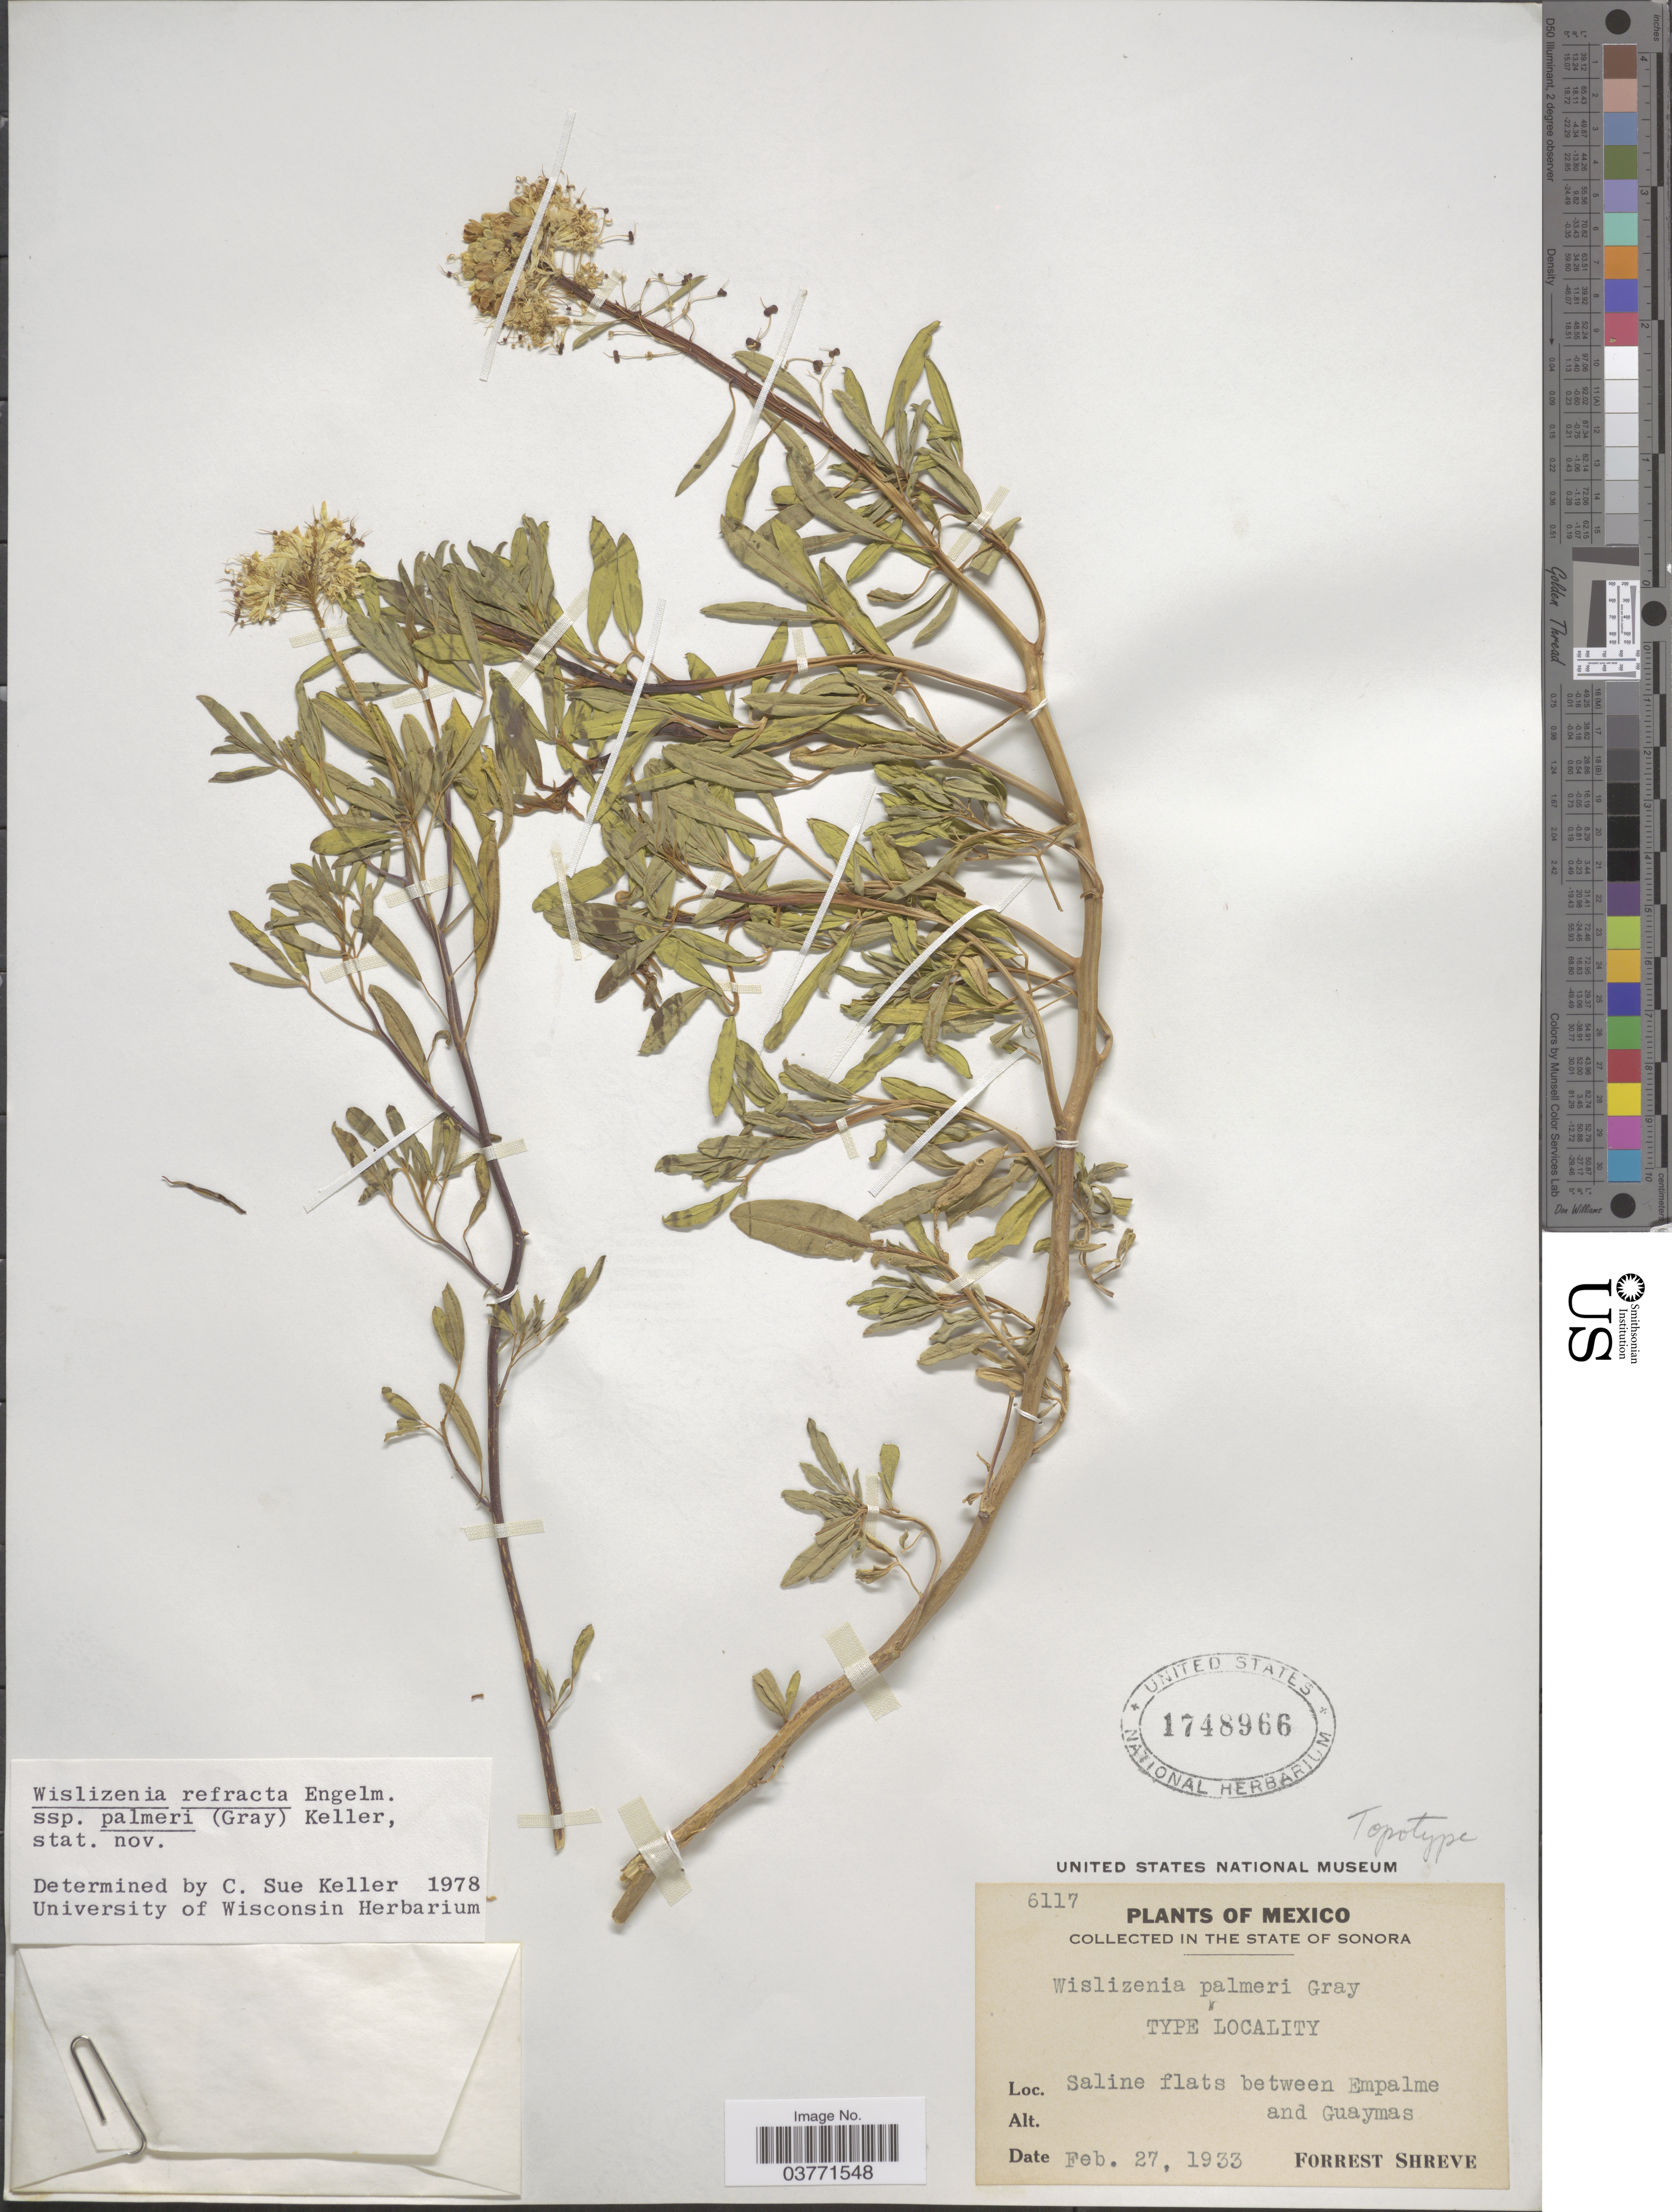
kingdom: Plantae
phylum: Tracheophyta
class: Magnoliopsida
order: Brassicales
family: Cleomaceae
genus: Cleomella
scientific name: Cleomella palmeri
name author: (A. Gray) J.C. Hall & Roalson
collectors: F. Shreve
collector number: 6117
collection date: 1933-02-27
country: Mexico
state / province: Sonora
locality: Saline flats between Empalme and Guaymas.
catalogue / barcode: US 1748966